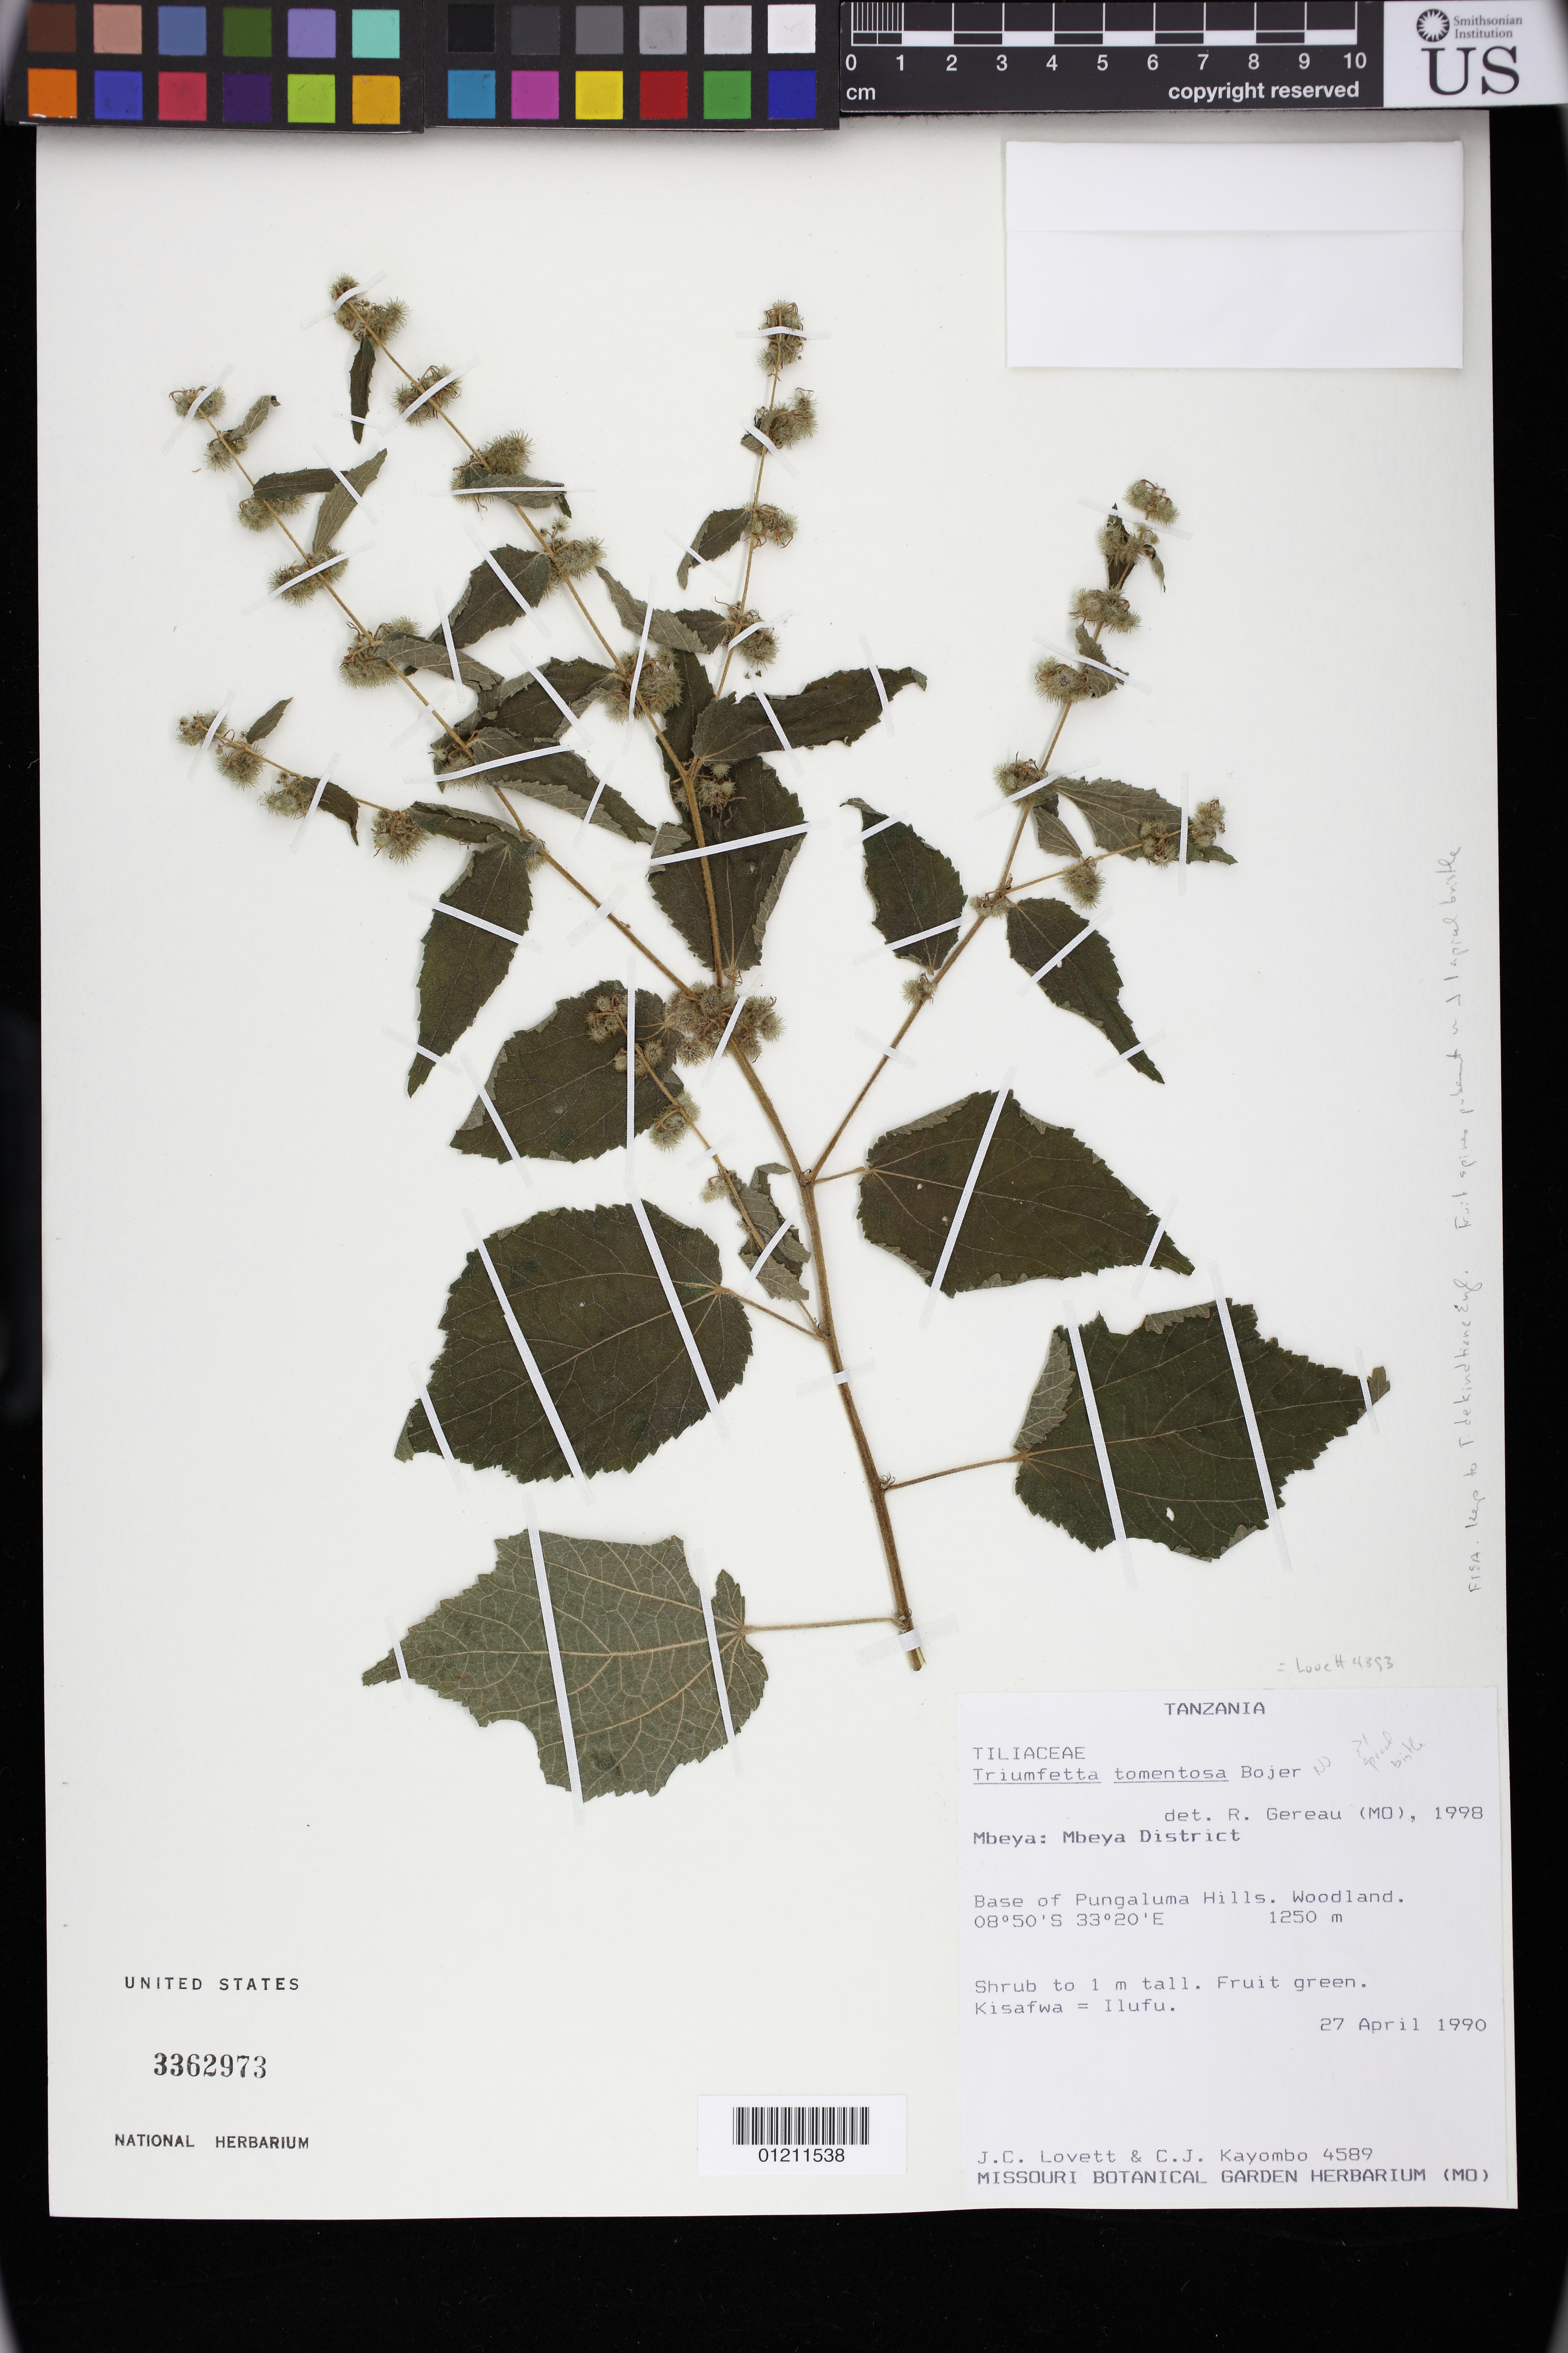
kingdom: Plantae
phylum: Tracheophyta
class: Magnoliopsida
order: Malvales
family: Malvaceae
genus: Triumfetta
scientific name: Triumfetta tomentosa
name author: Bojer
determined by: Dorr, Laurence J., Curator (BOT), Smithsonian Institution - National Museum of Natural History (UNITED STATES)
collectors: J. Lovett & C. J. Kayombo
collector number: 4589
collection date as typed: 27 Apr 1990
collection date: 1990-04-27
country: Tanzania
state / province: Mbeya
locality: Mbeya: Mbeya District. Base of Pungaluma Hills. Woodland.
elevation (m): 1250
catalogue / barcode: US 3362973